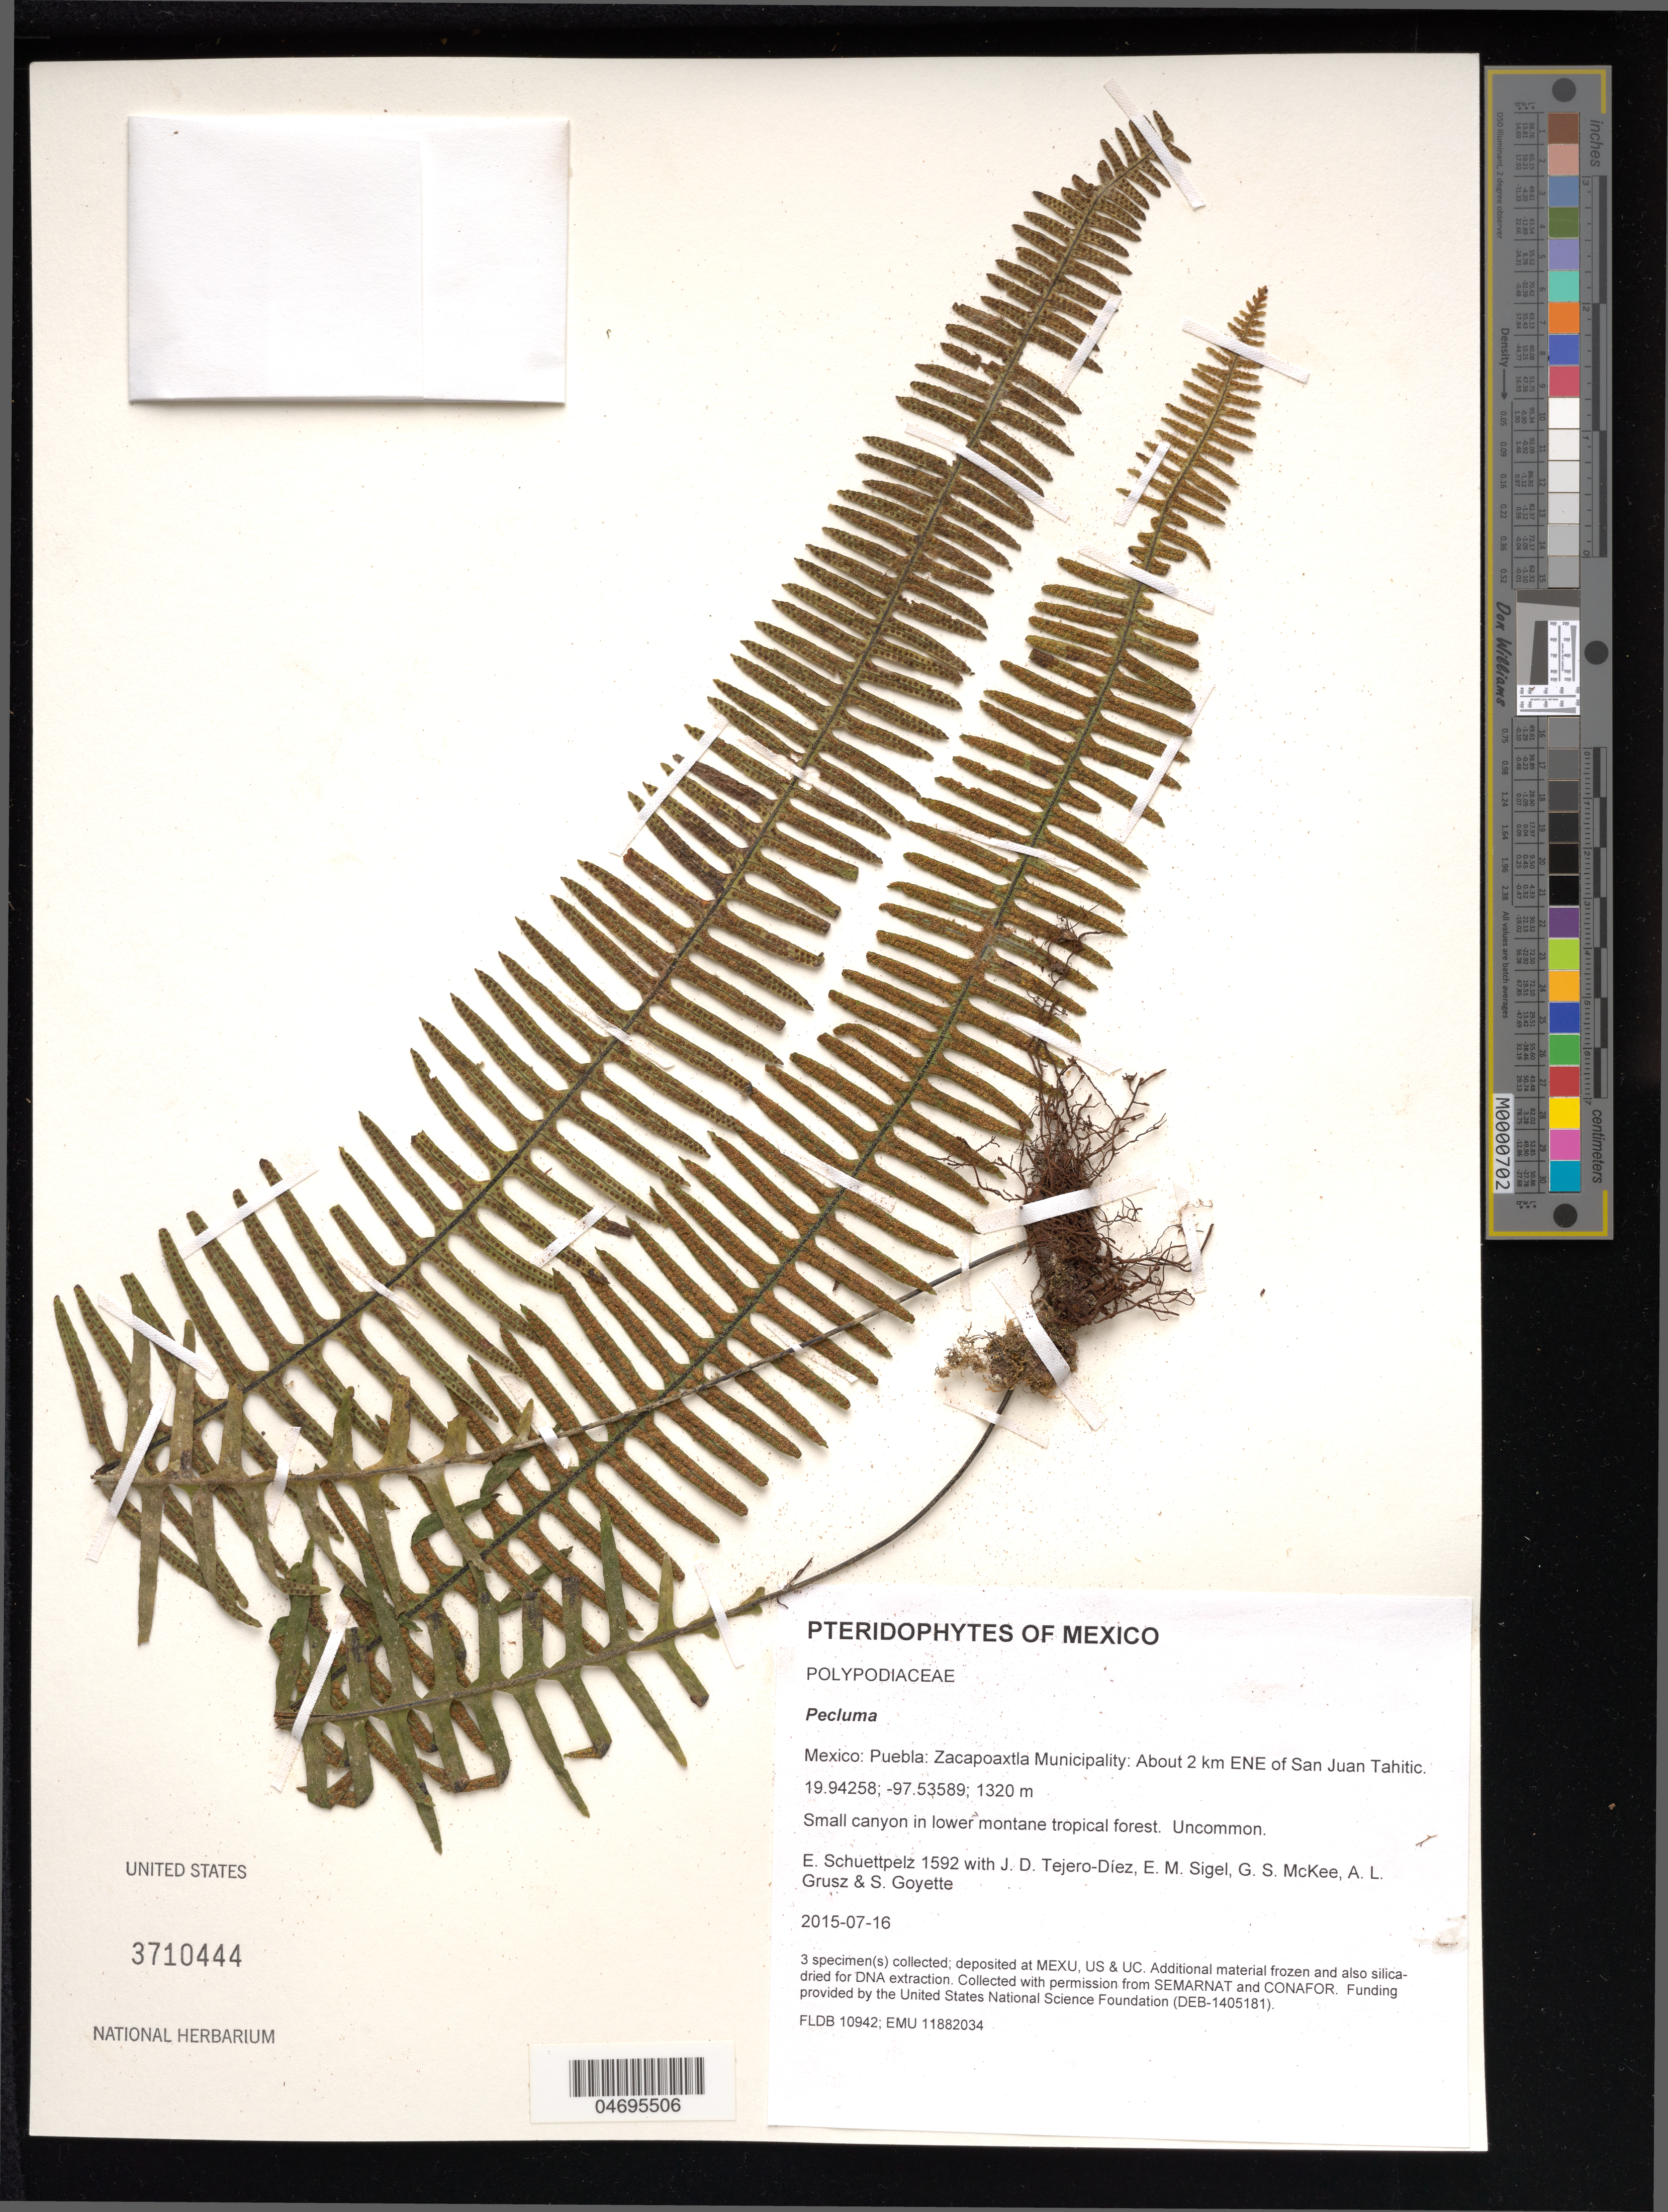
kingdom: Plantae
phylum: Tracheophyta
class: Polypodiopsida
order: Polypodiales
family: Polypodiaceae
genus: Pecluma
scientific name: Pecluma sp.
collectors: E. Schuettpelz, D. Tejero-Díez, E. M. Sigel, G. S. McKee & A. Grusz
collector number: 1592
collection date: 2015-07-16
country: Mexico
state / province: Puebla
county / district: Zacapoaxtla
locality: About 2 km ENE of San Juan Tahitic.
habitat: Small canyon in lower montane tropical forest.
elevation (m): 1320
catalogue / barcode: US 3710444